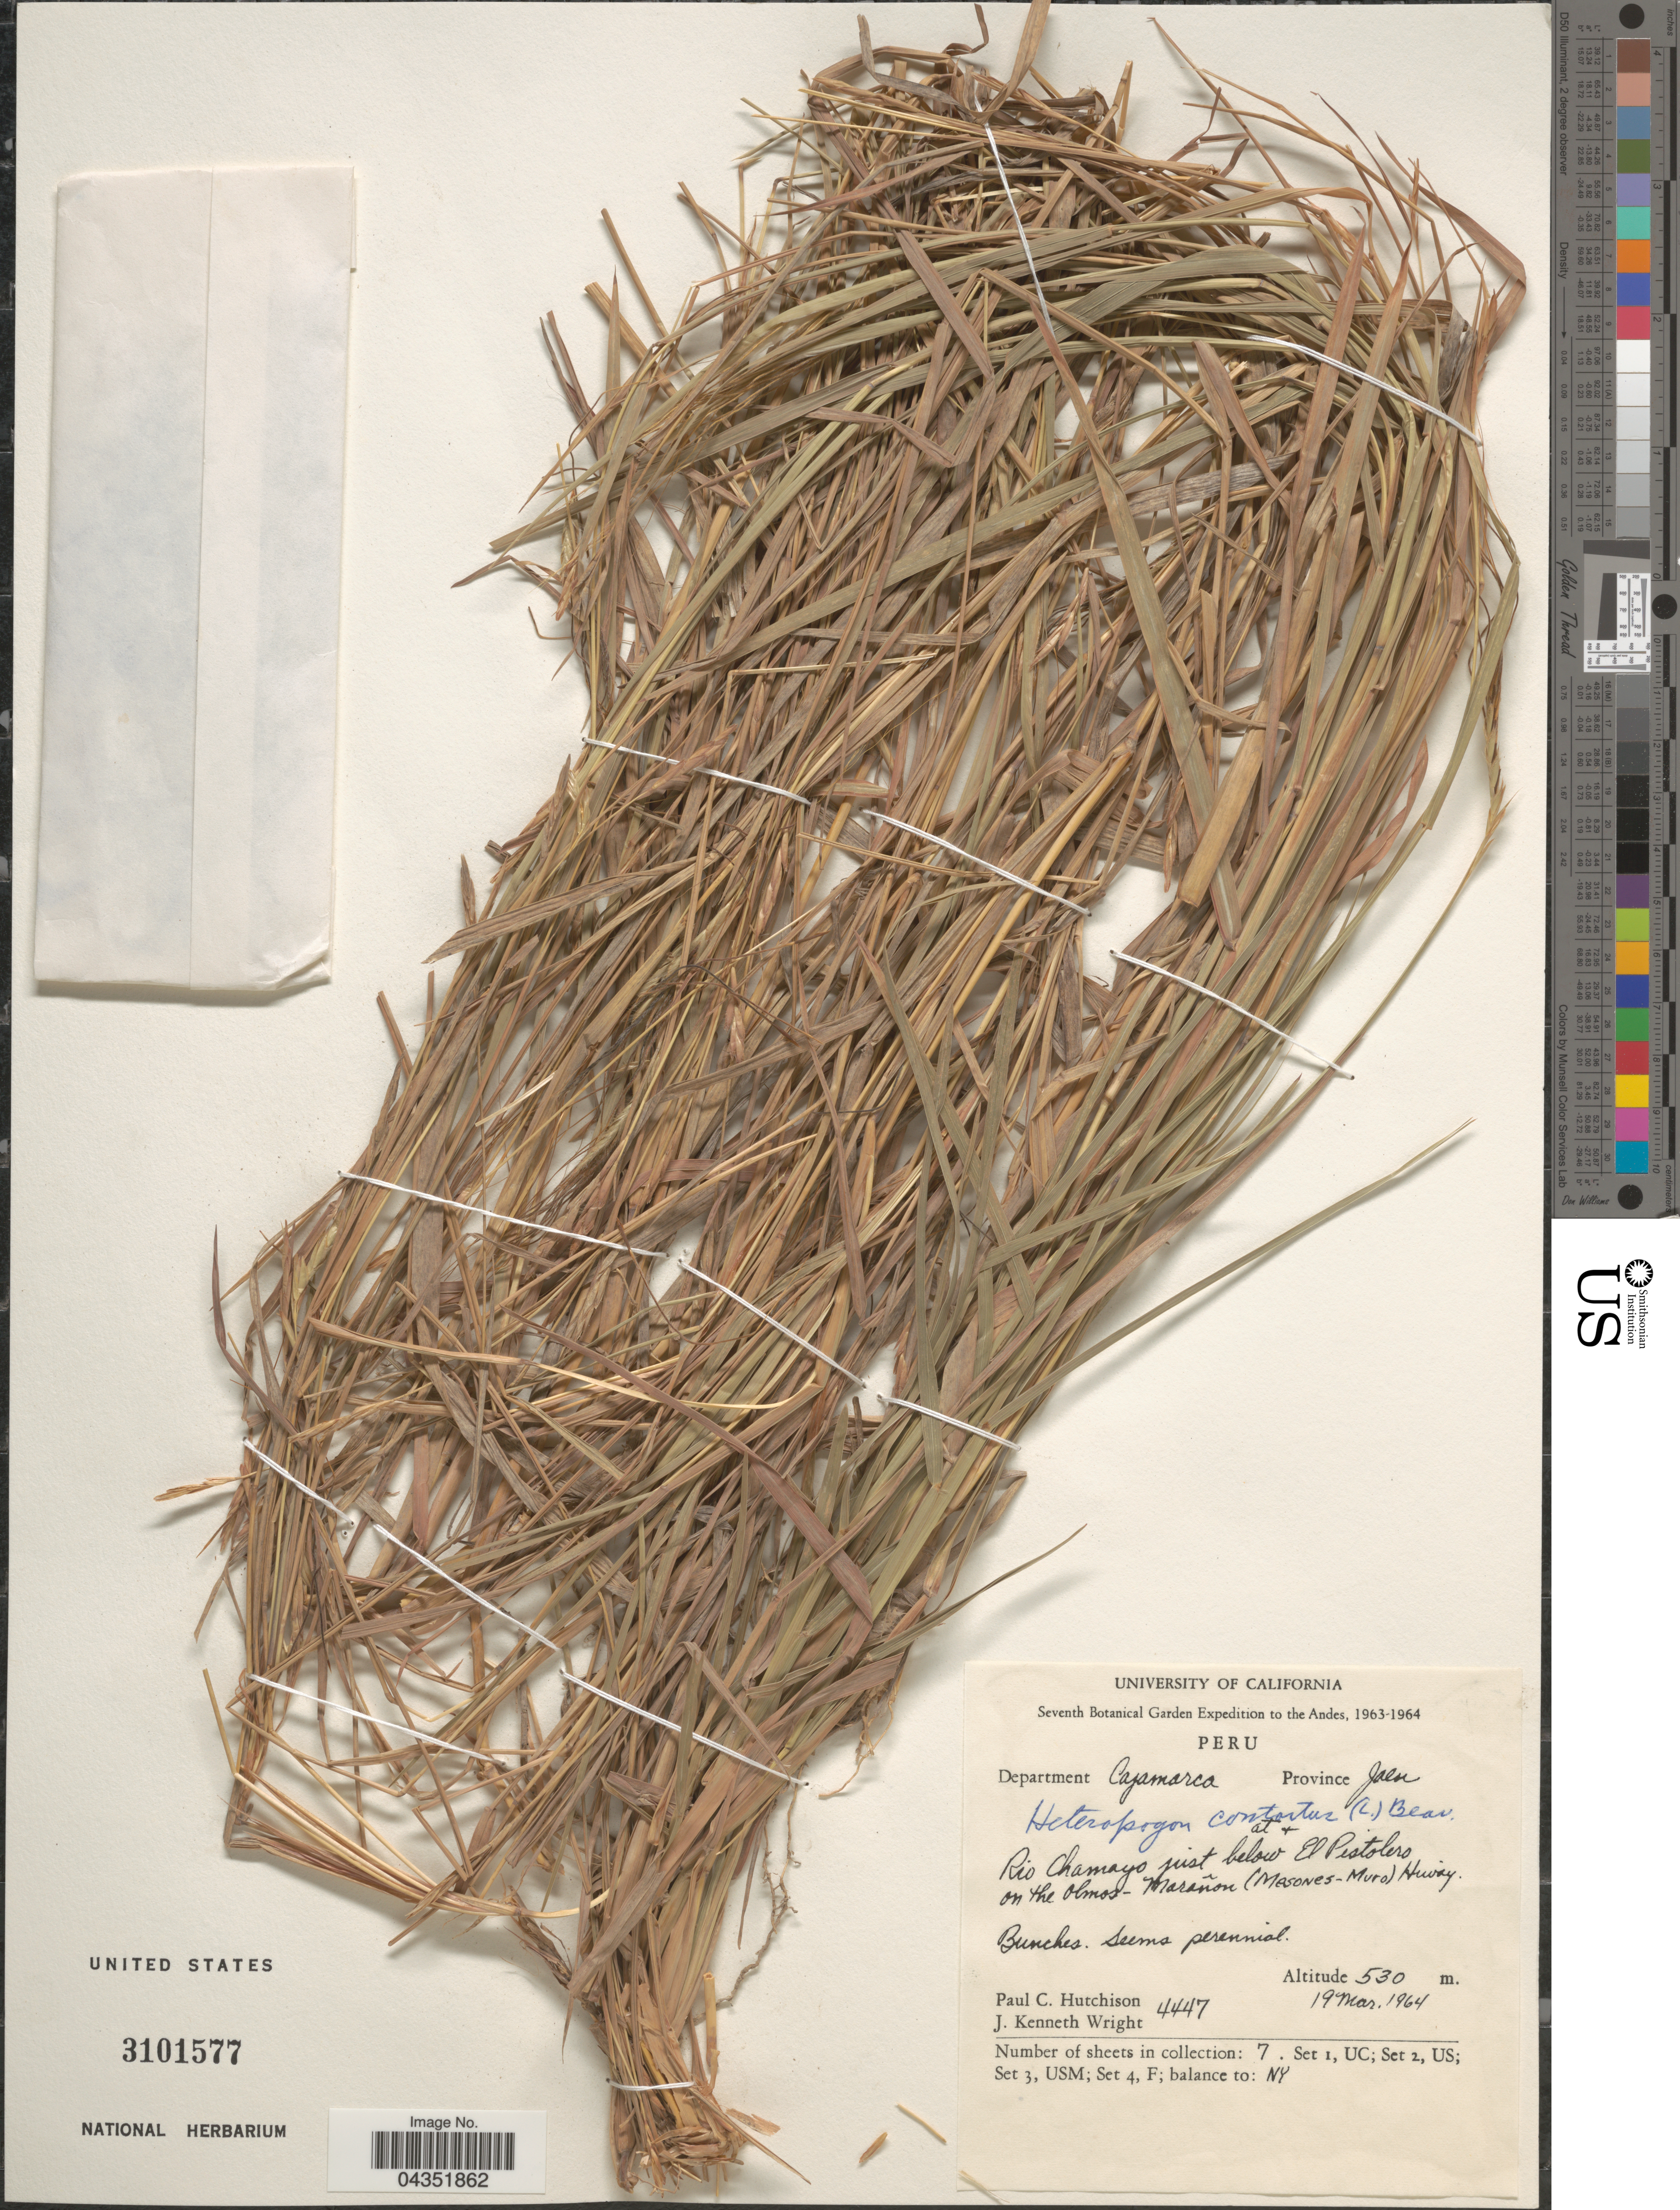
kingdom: Plantae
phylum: Tracheophyta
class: Liliopsida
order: Poales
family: Poaceae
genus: Heteropogon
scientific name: Heteropogon contortus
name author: (L.) P. Beauv. ex Roem. & Schult.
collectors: P. C. Hutchison & J. K. Wright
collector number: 4447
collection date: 1964-03-19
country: Peru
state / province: Cajamarca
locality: Seventh Botanical Garden Expedition to the Andes, 1963-1964. Department Cajamarca. Province Jaen. Rio Chamayo just below El Pistolero on the Olmos- Marañon (Mesones-Muro) Hiway.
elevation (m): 530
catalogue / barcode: US 3101577